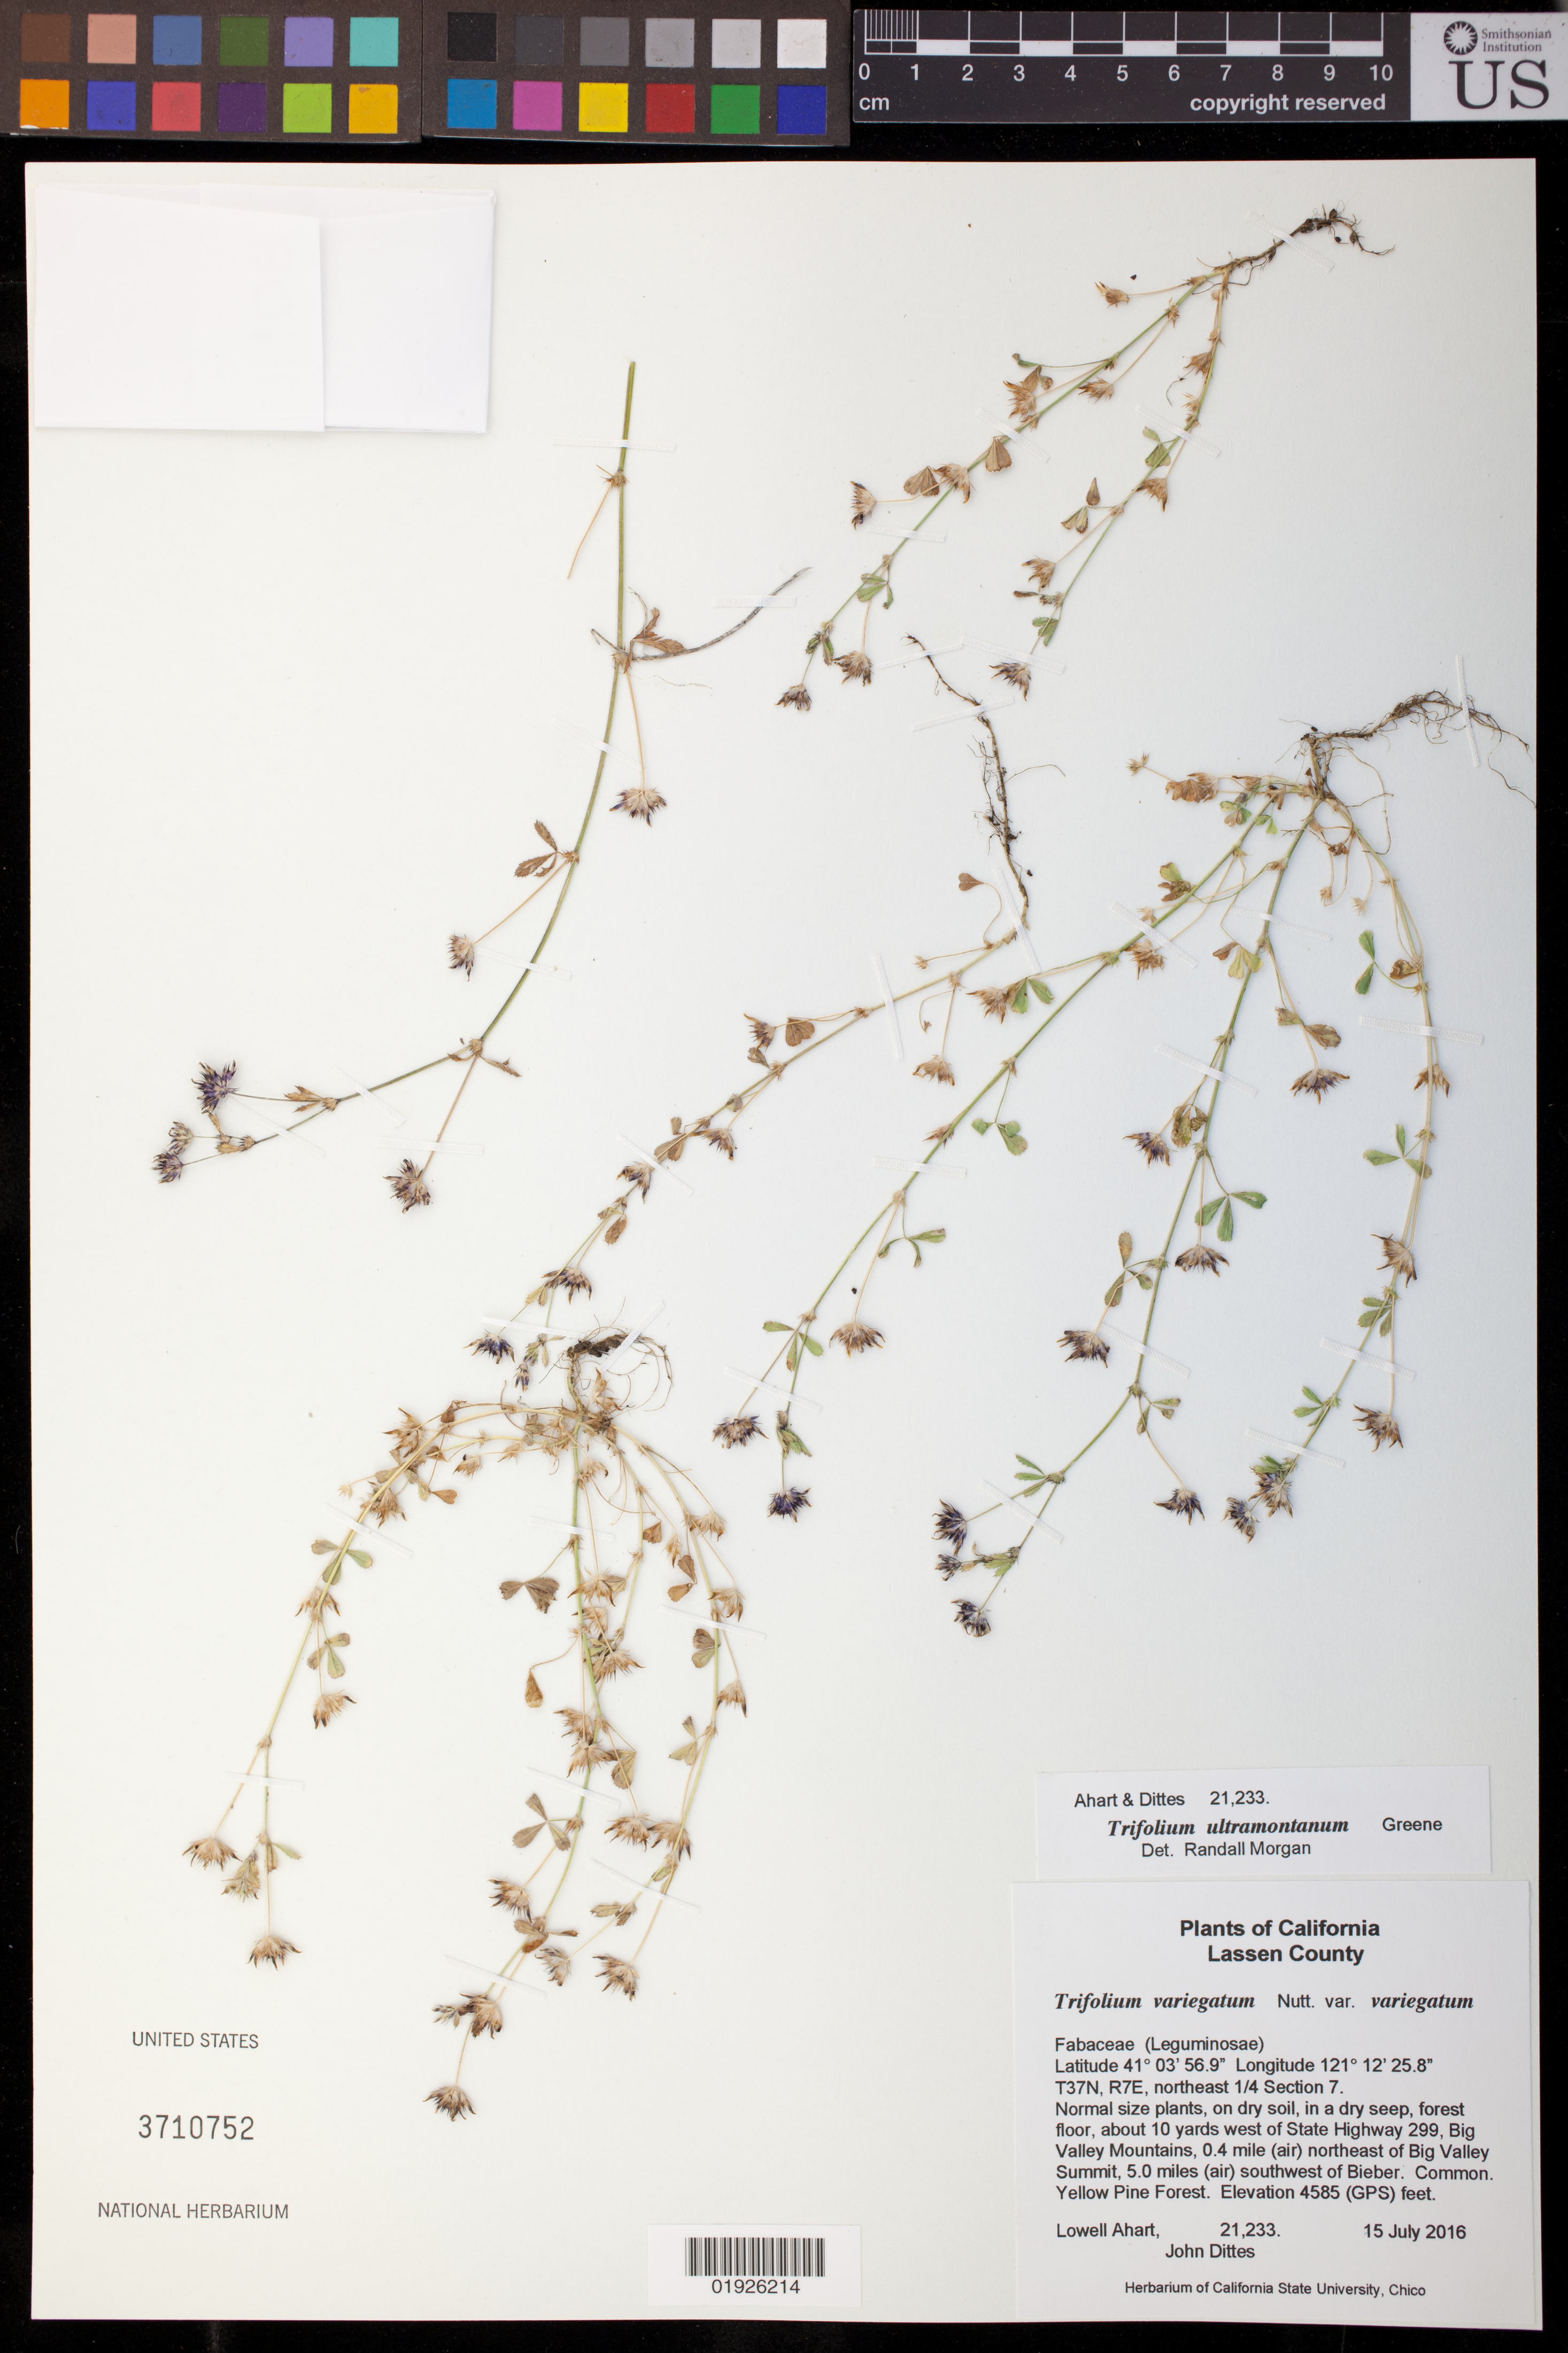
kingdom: Plantae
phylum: Tracheophyta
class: Magnoliopsida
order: Fabales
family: Fabaceae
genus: Trifolium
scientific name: Trifolium ultramontanum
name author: Greene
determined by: Morgan, Randall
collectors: L. Ahart & J. Dittes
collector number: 21233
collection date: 2016-07-15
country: United States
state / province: California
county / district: Lassen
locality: T37N, R7E, northeast 1/4 section 7. About 10 yards west of State Highway 299, Big Valley Mountains, 0.4 mile (air) northeast of Big Valley Summit, 5.0 miles (air) southwest of Bieber.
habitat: Yellow Pine Forest, on dry soil, in a dry seep, forest floor.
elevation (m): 1398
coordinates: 41 03 56.9, 121 12 25.8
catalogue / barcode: US 3710752